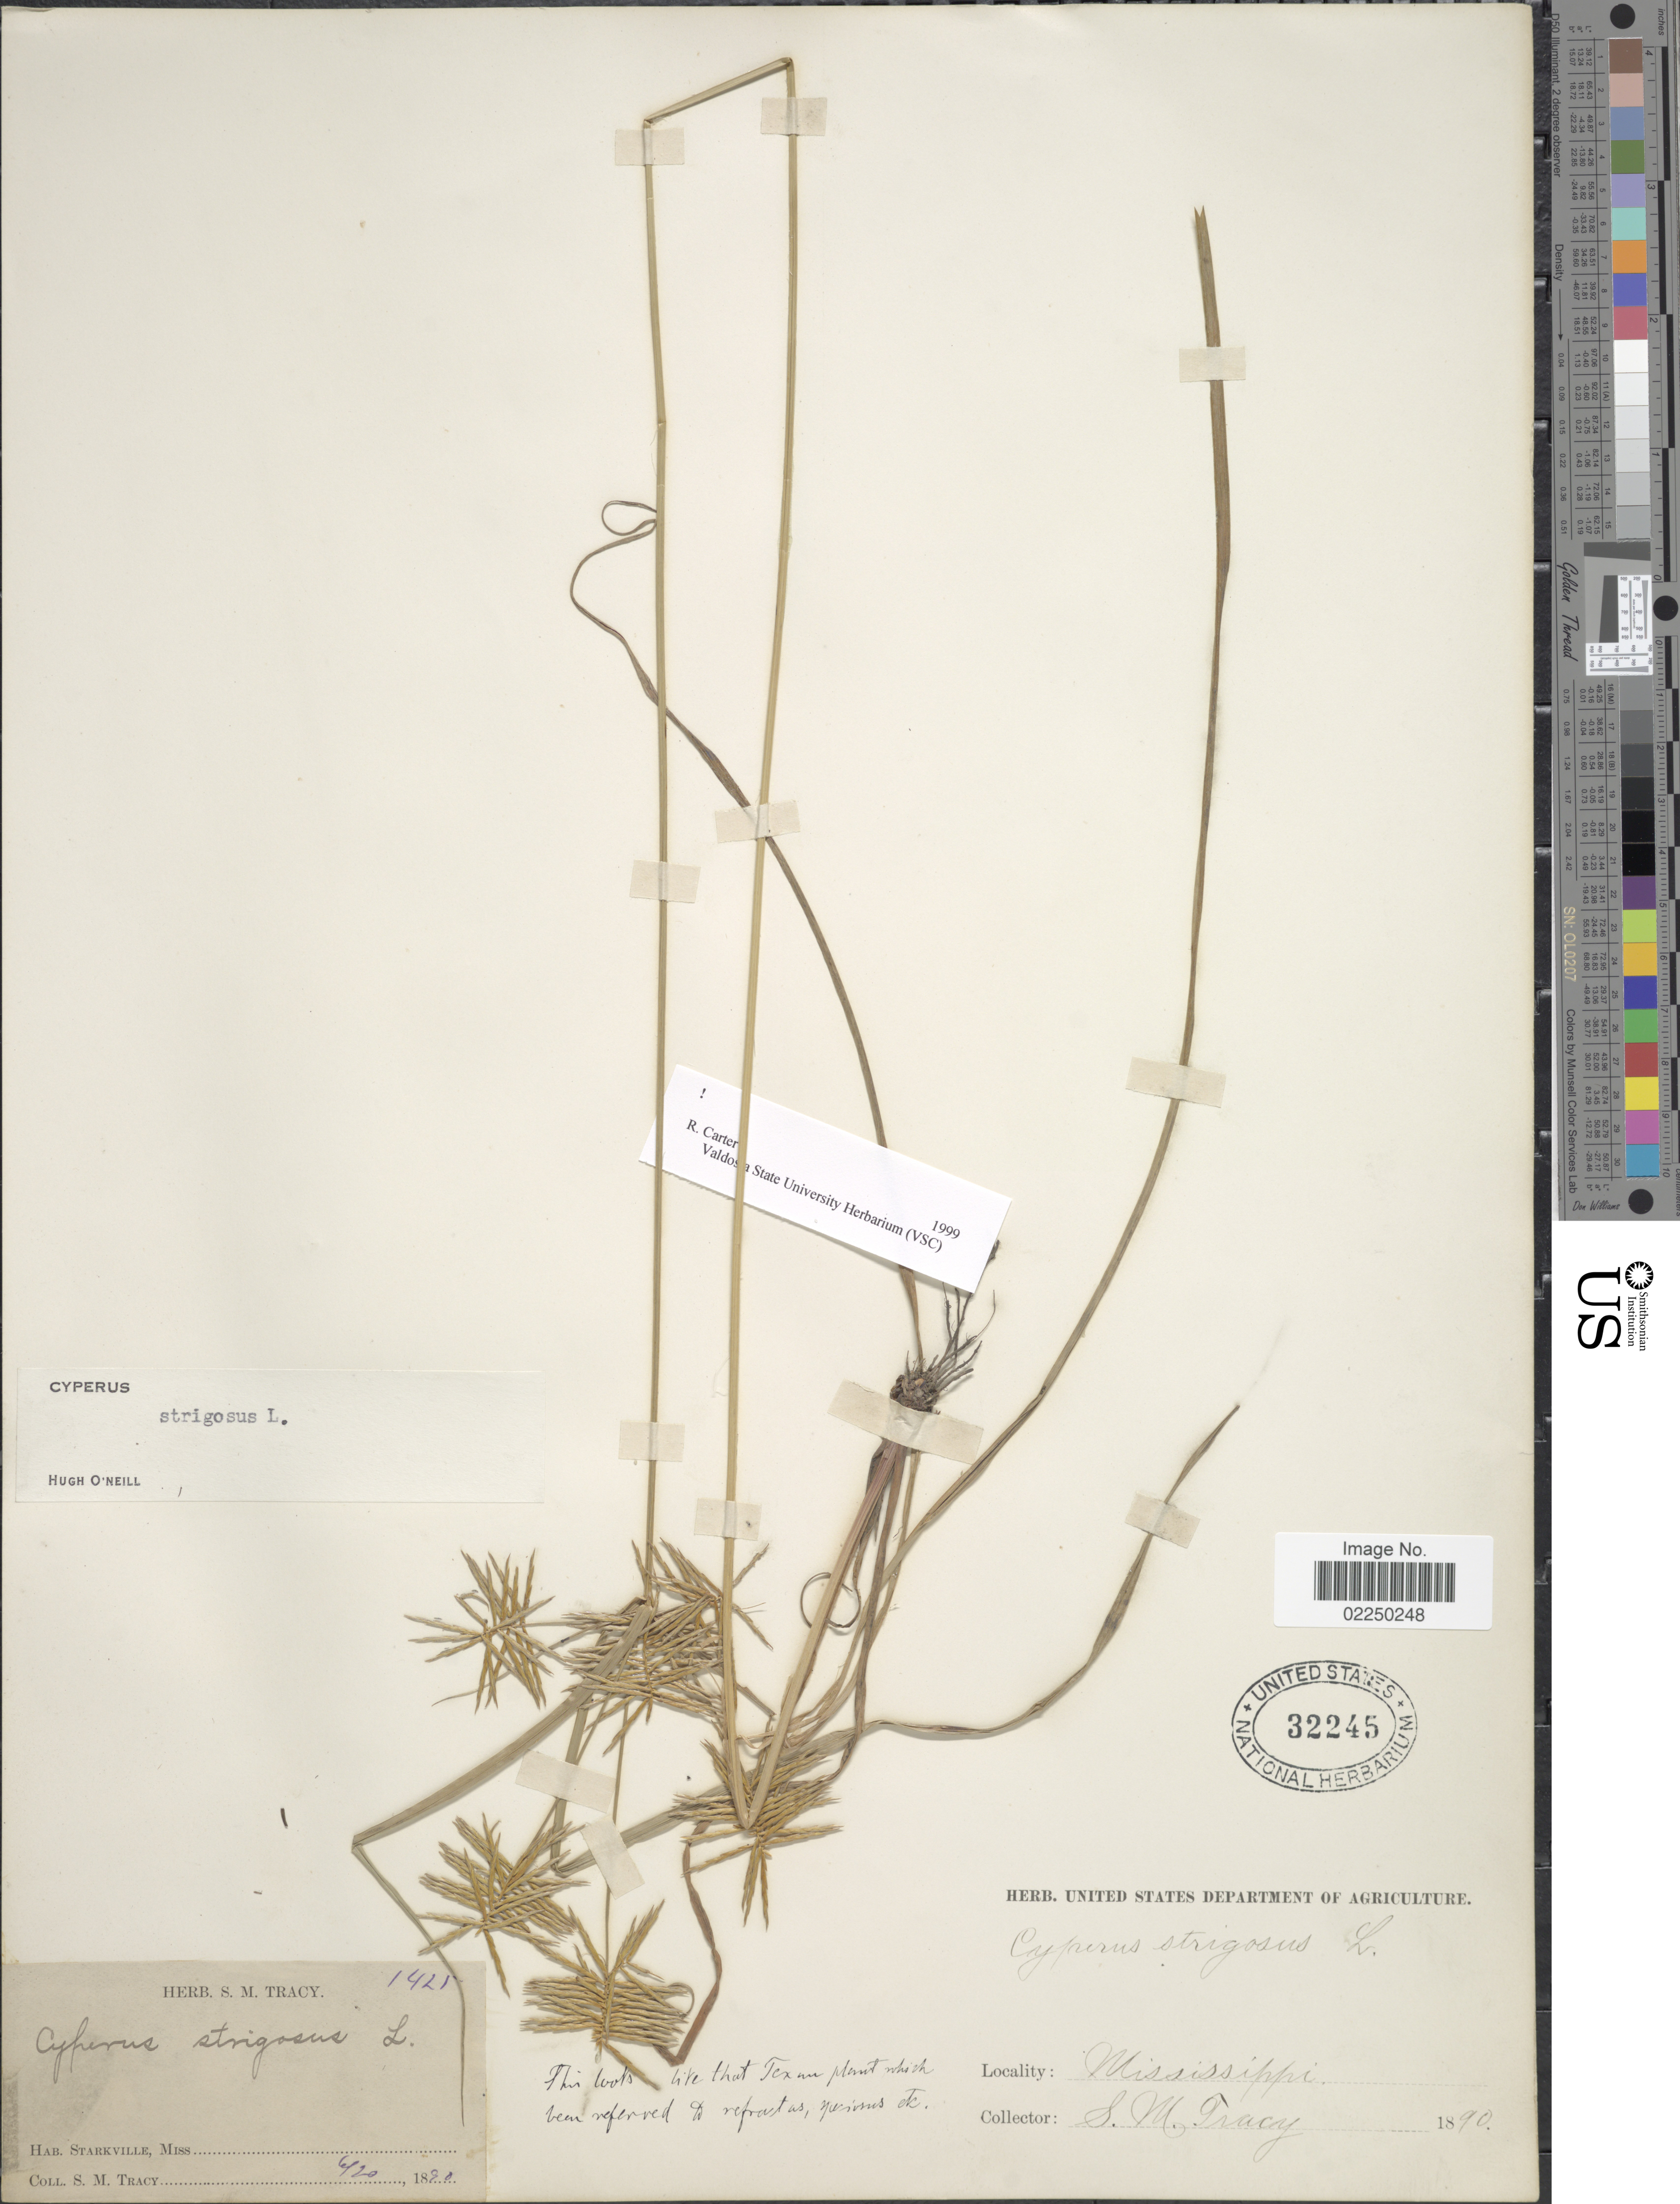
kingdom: Plantae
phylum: Tracheophyta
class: Liliopsida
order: Poales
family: Cyperaceae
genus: Cyperus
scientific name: Cyperus strigosus L.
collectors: S. M. Tracy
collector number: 1421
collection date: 1890-06-20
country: United States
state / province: Mississippi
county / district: Oktibbeha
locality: Starkville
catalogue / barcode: US 32245